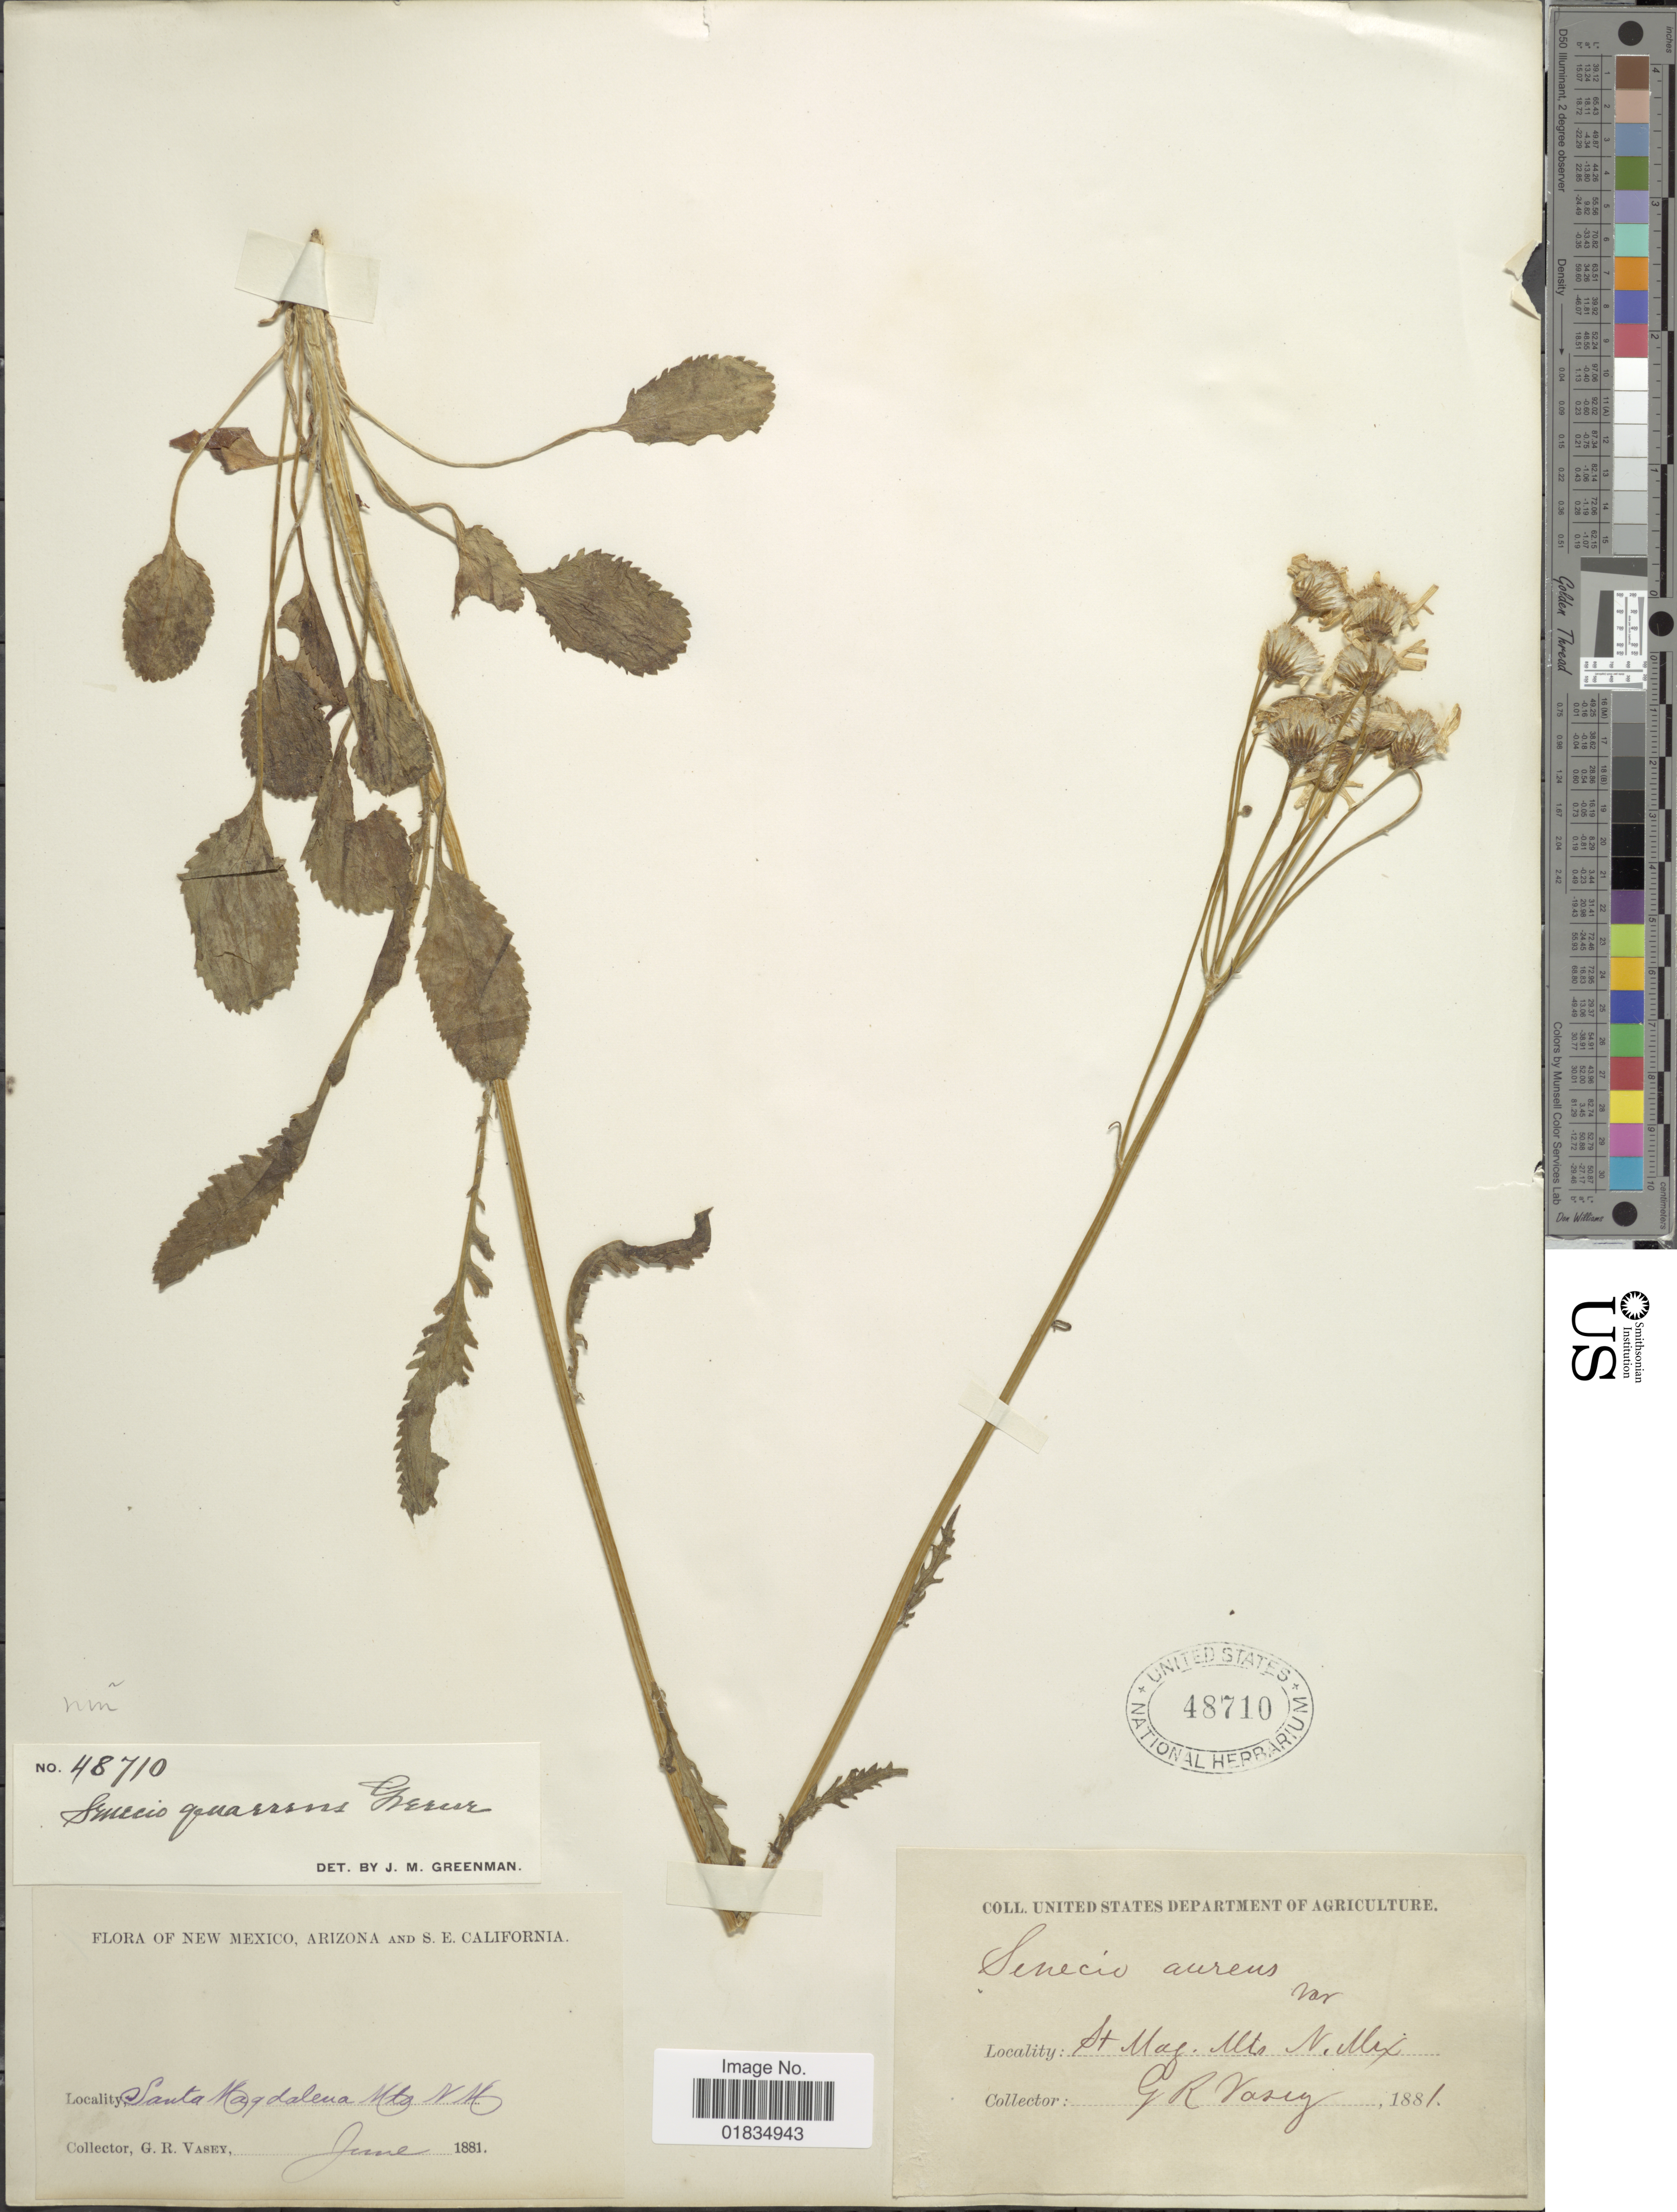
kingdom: Plantae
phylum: Tracheophyta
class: Magnoliopsida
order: Asterales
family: Asteraceae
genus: Packera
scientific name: Packera hartiana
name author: (A. Heller) W.A. Weber & Á. Löve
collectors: G. R. Vasey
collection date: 1881-06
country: United States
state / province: New Mexico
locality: Santa Magdalena Mts.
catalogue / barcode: US 48710